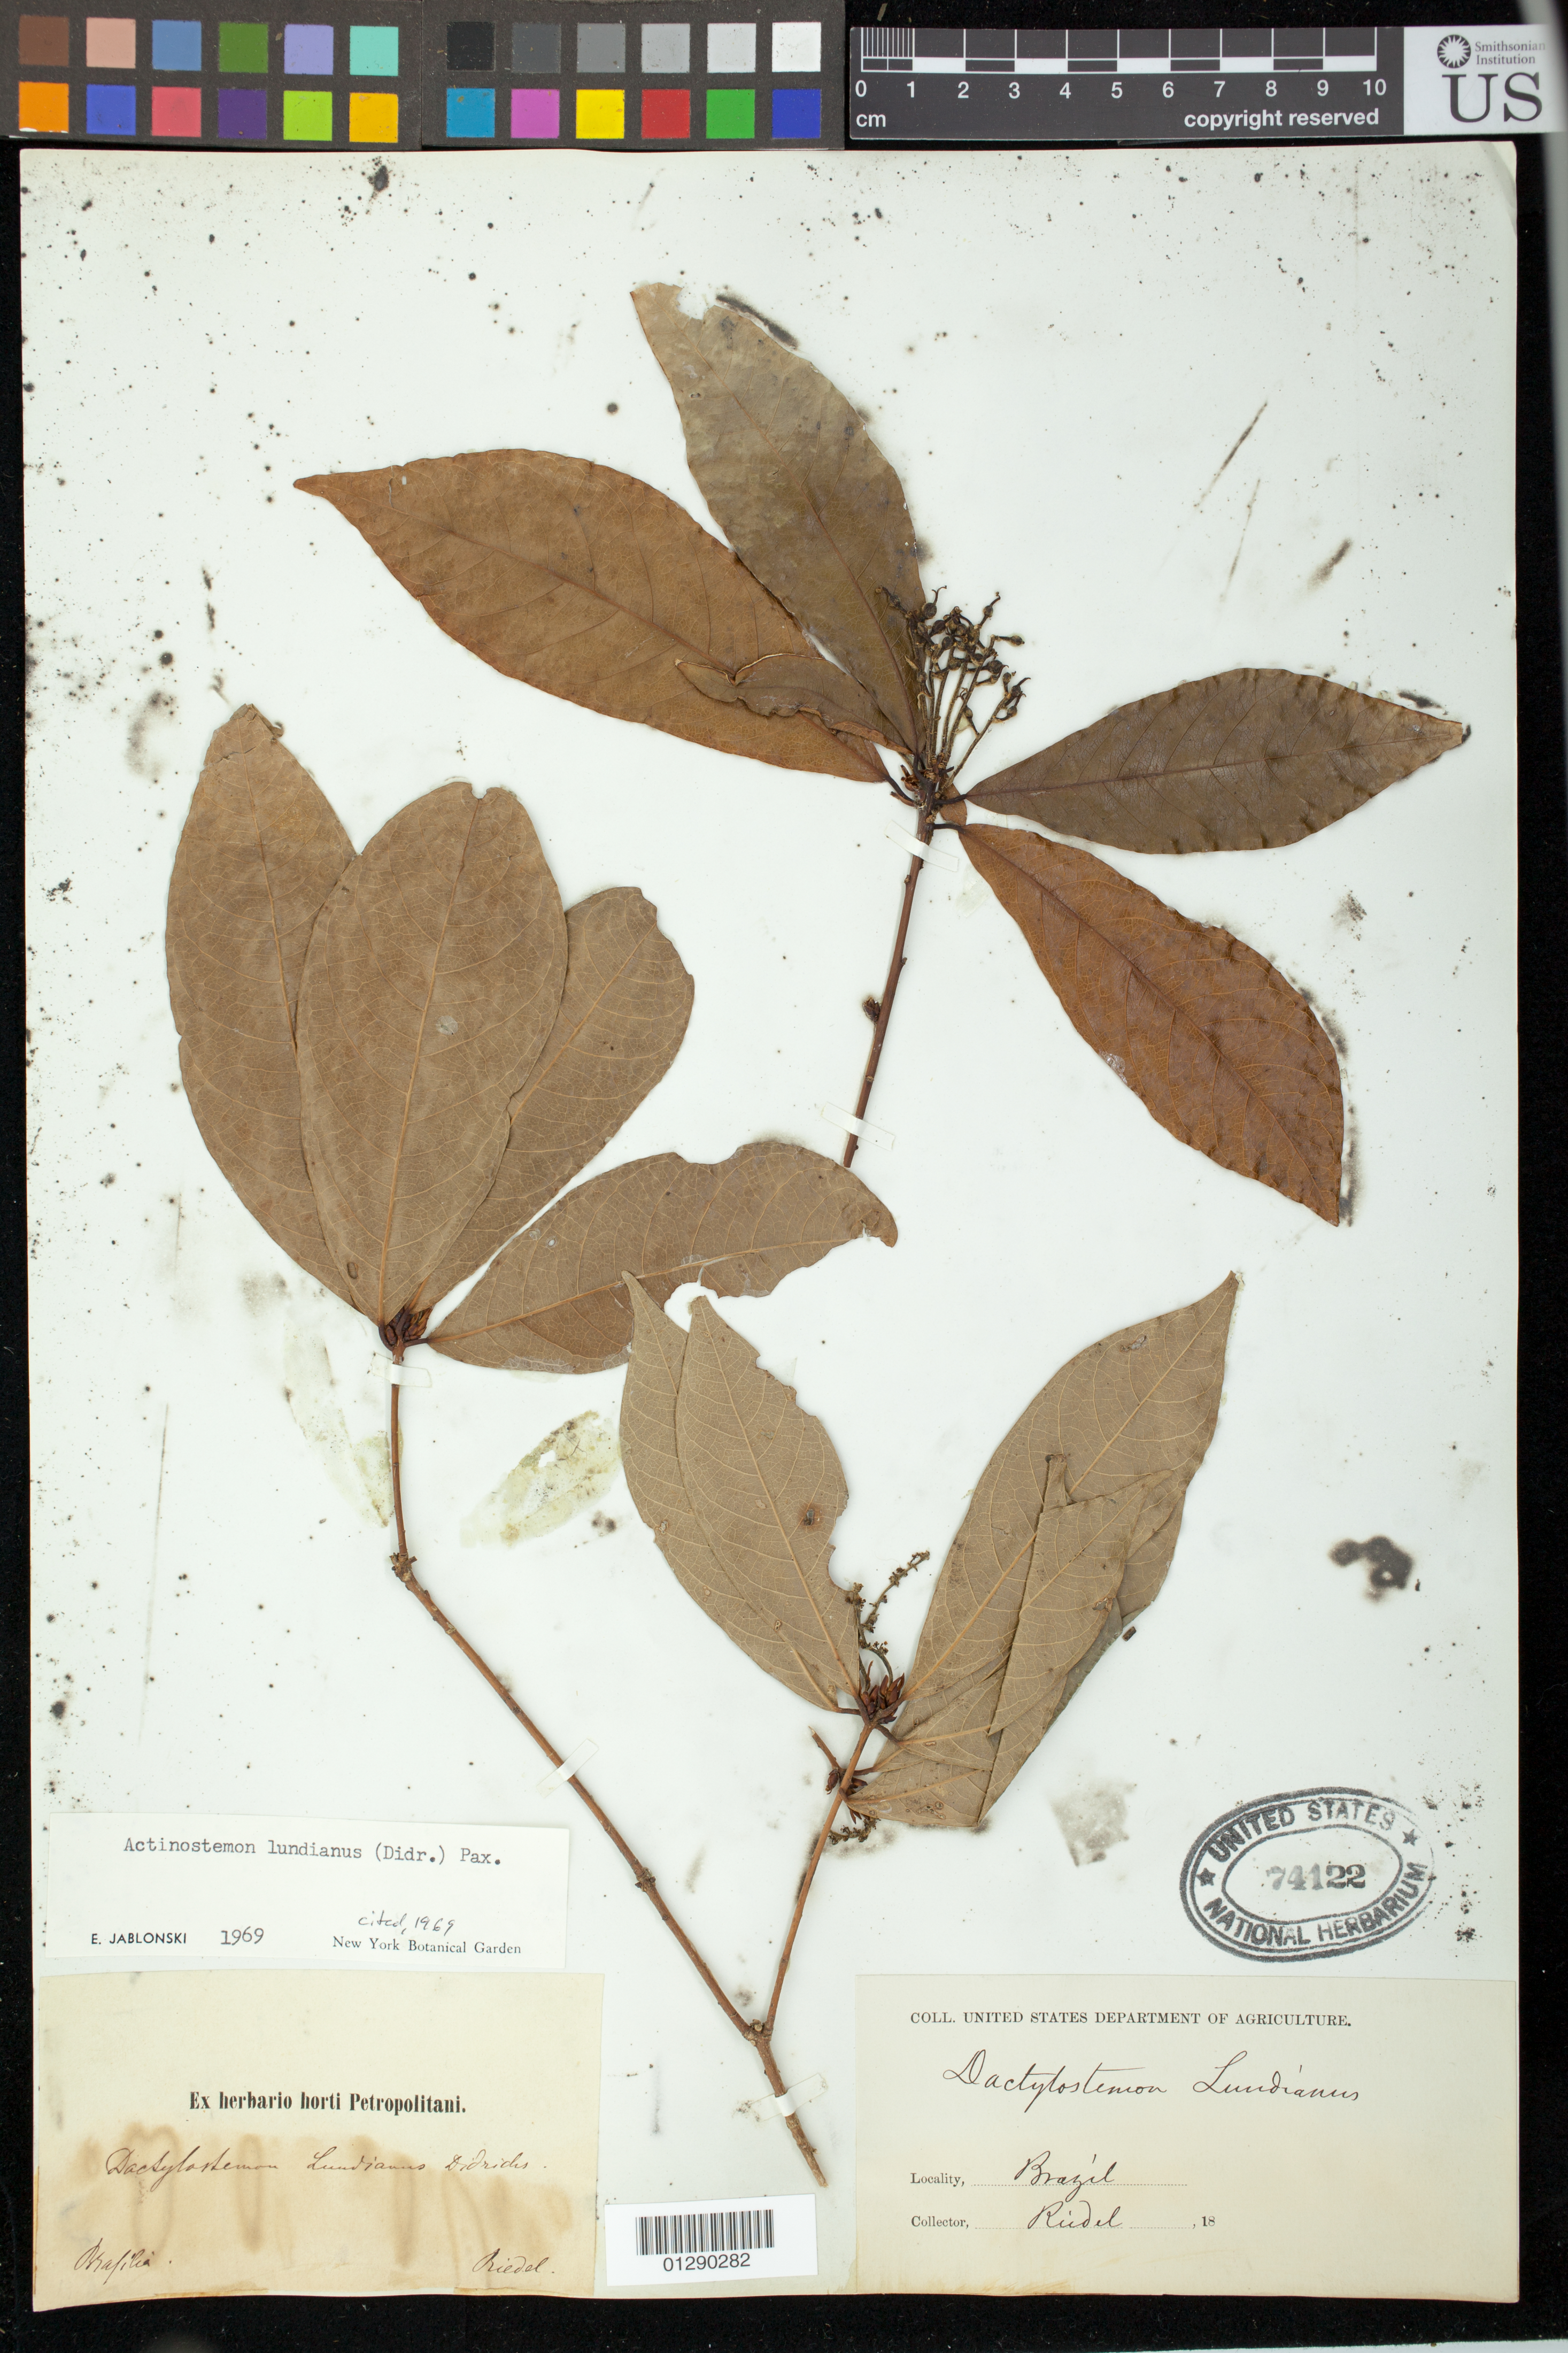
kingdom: Plantae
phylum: Tracheophyta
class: Magnoliopsida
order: Malpighiales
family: Euphorbiaceae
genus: Actinostemon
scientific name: Actinostemon lundianus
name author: (Didr.) Pax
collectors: Riedel, --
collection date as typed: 18--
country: Brazil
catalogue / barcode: US 74122